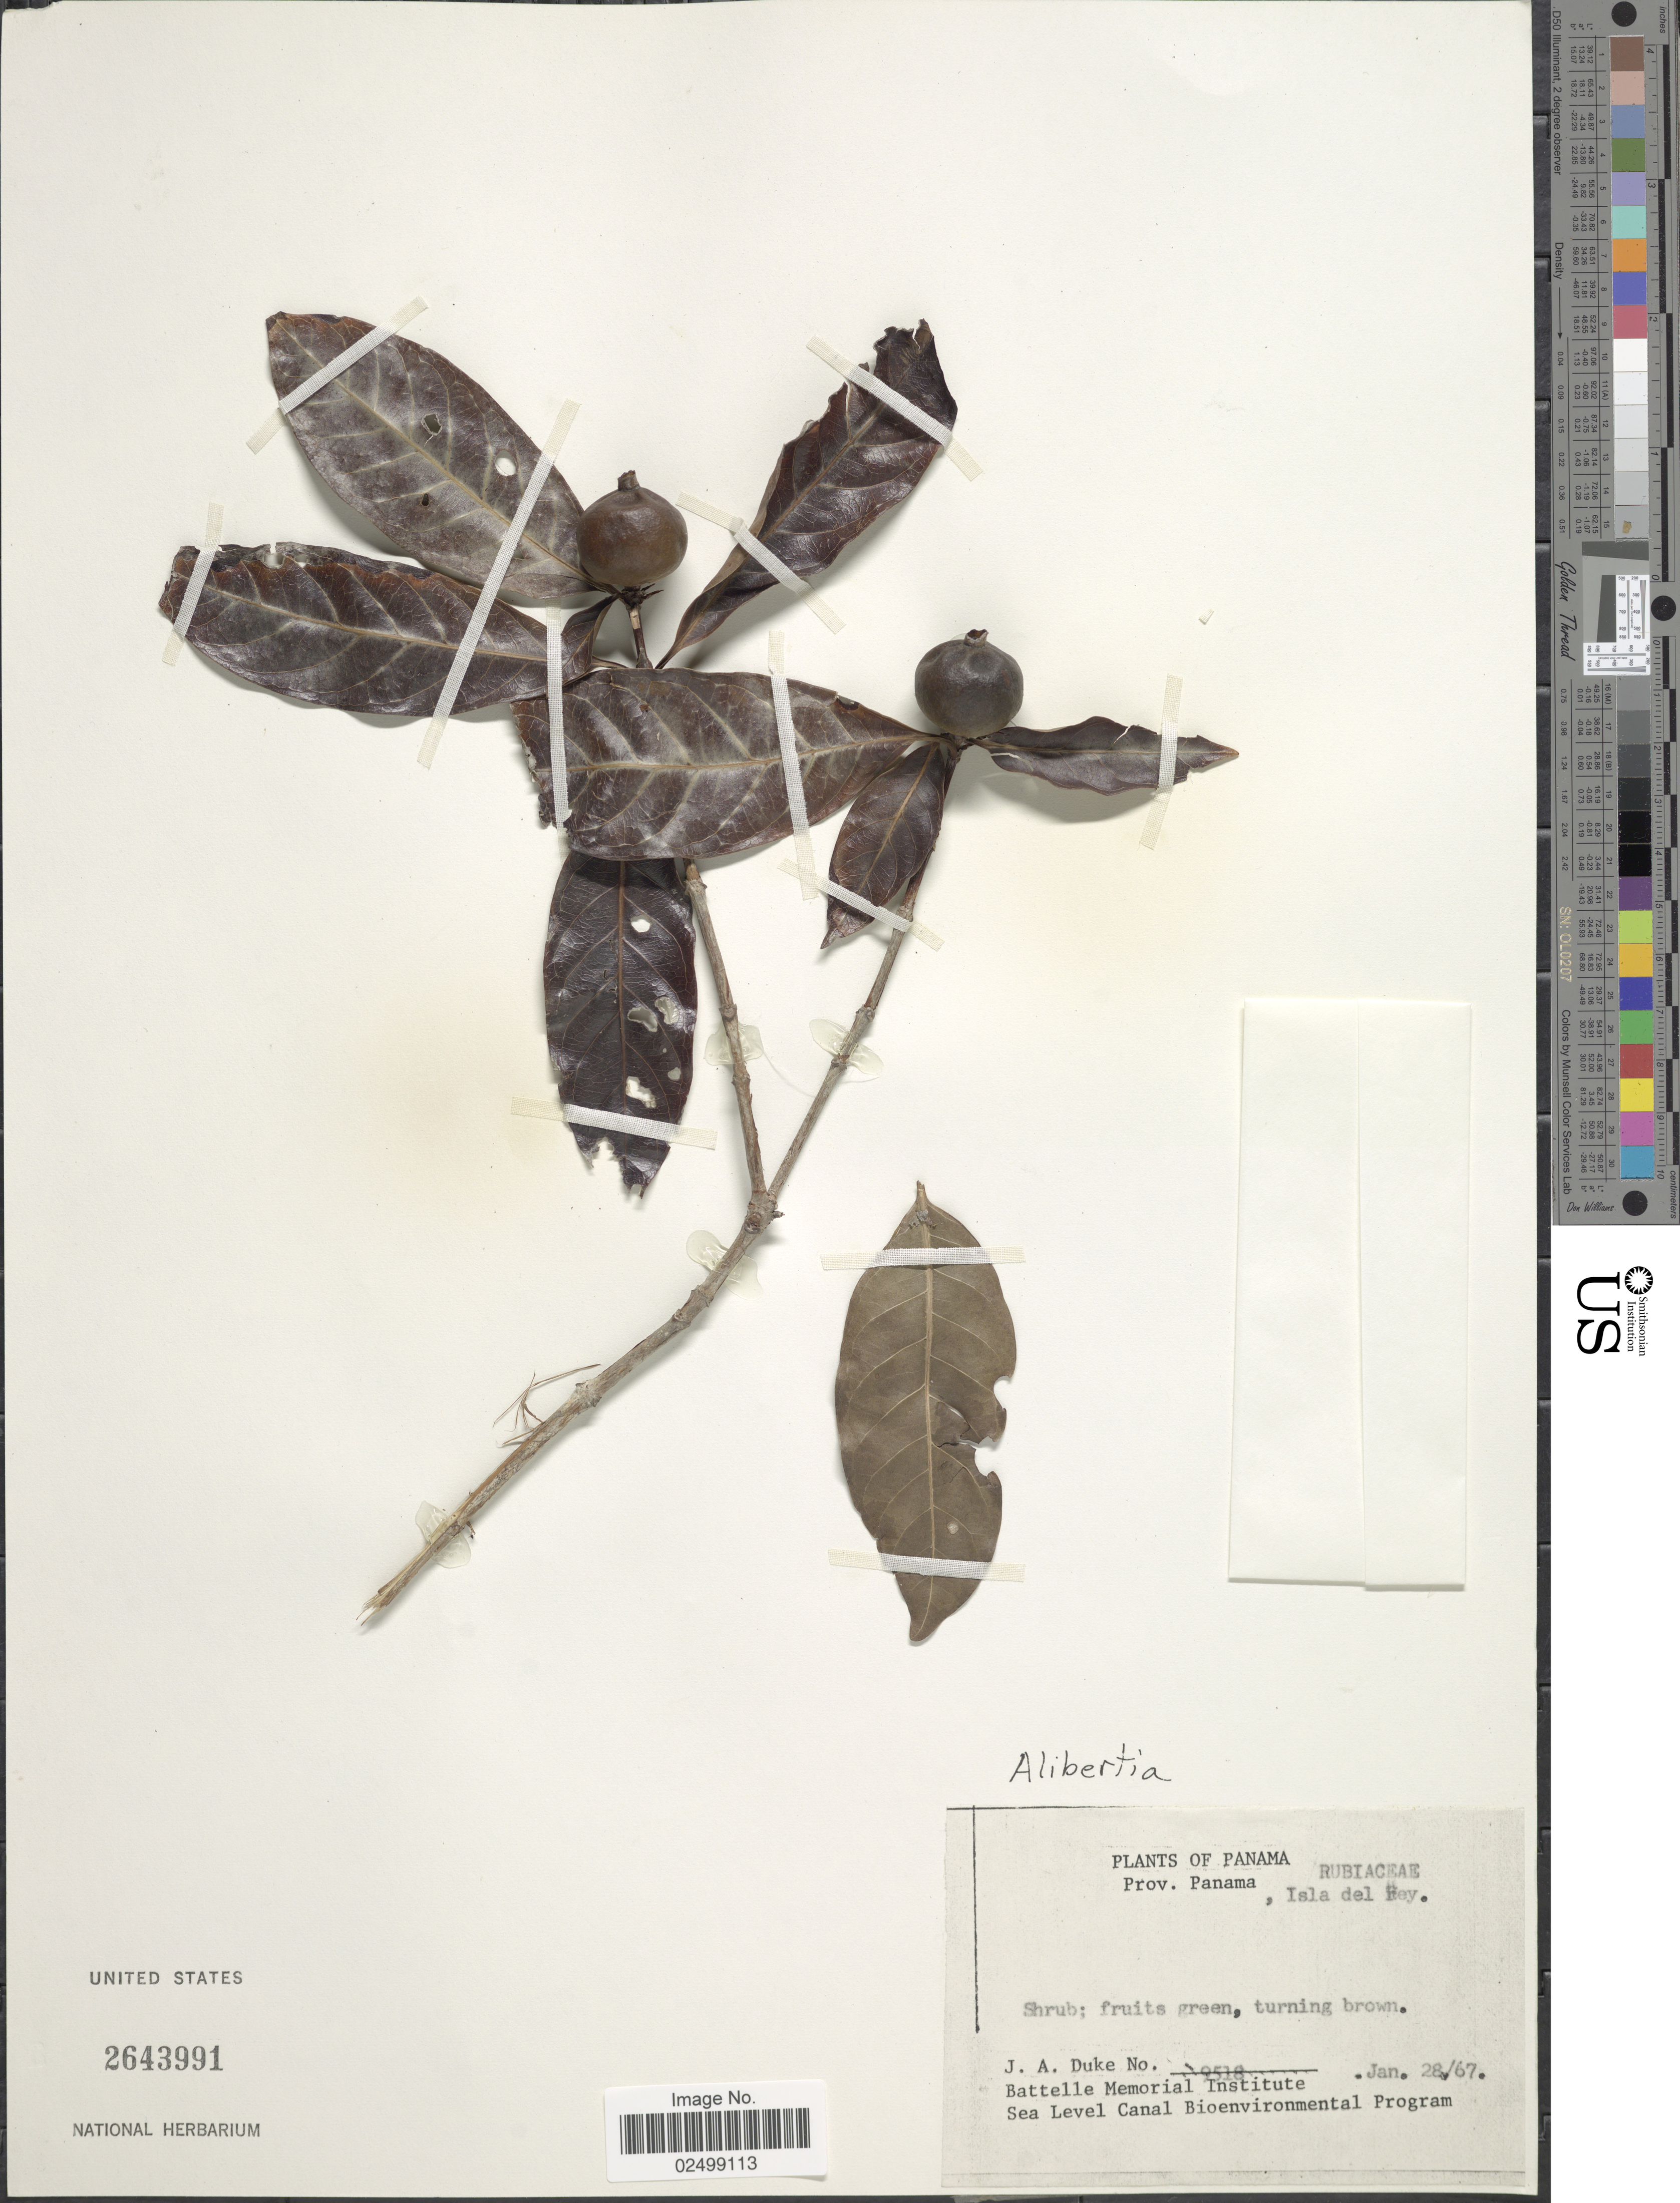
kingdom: Plantae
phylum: Tracheophyta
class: Magnoliopsida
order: Gentianales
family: Rubiaceae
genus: Alibertia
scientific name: Alibertia edulis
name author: (Rich.) A. Rich. ex DC.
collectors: J. A. Duke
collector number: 9518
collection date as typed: Transcribed d/m/y: 28/1/67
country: Panama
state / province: Panamá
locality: Prov. Panama, Isla del Rey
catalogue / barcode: US 2643991